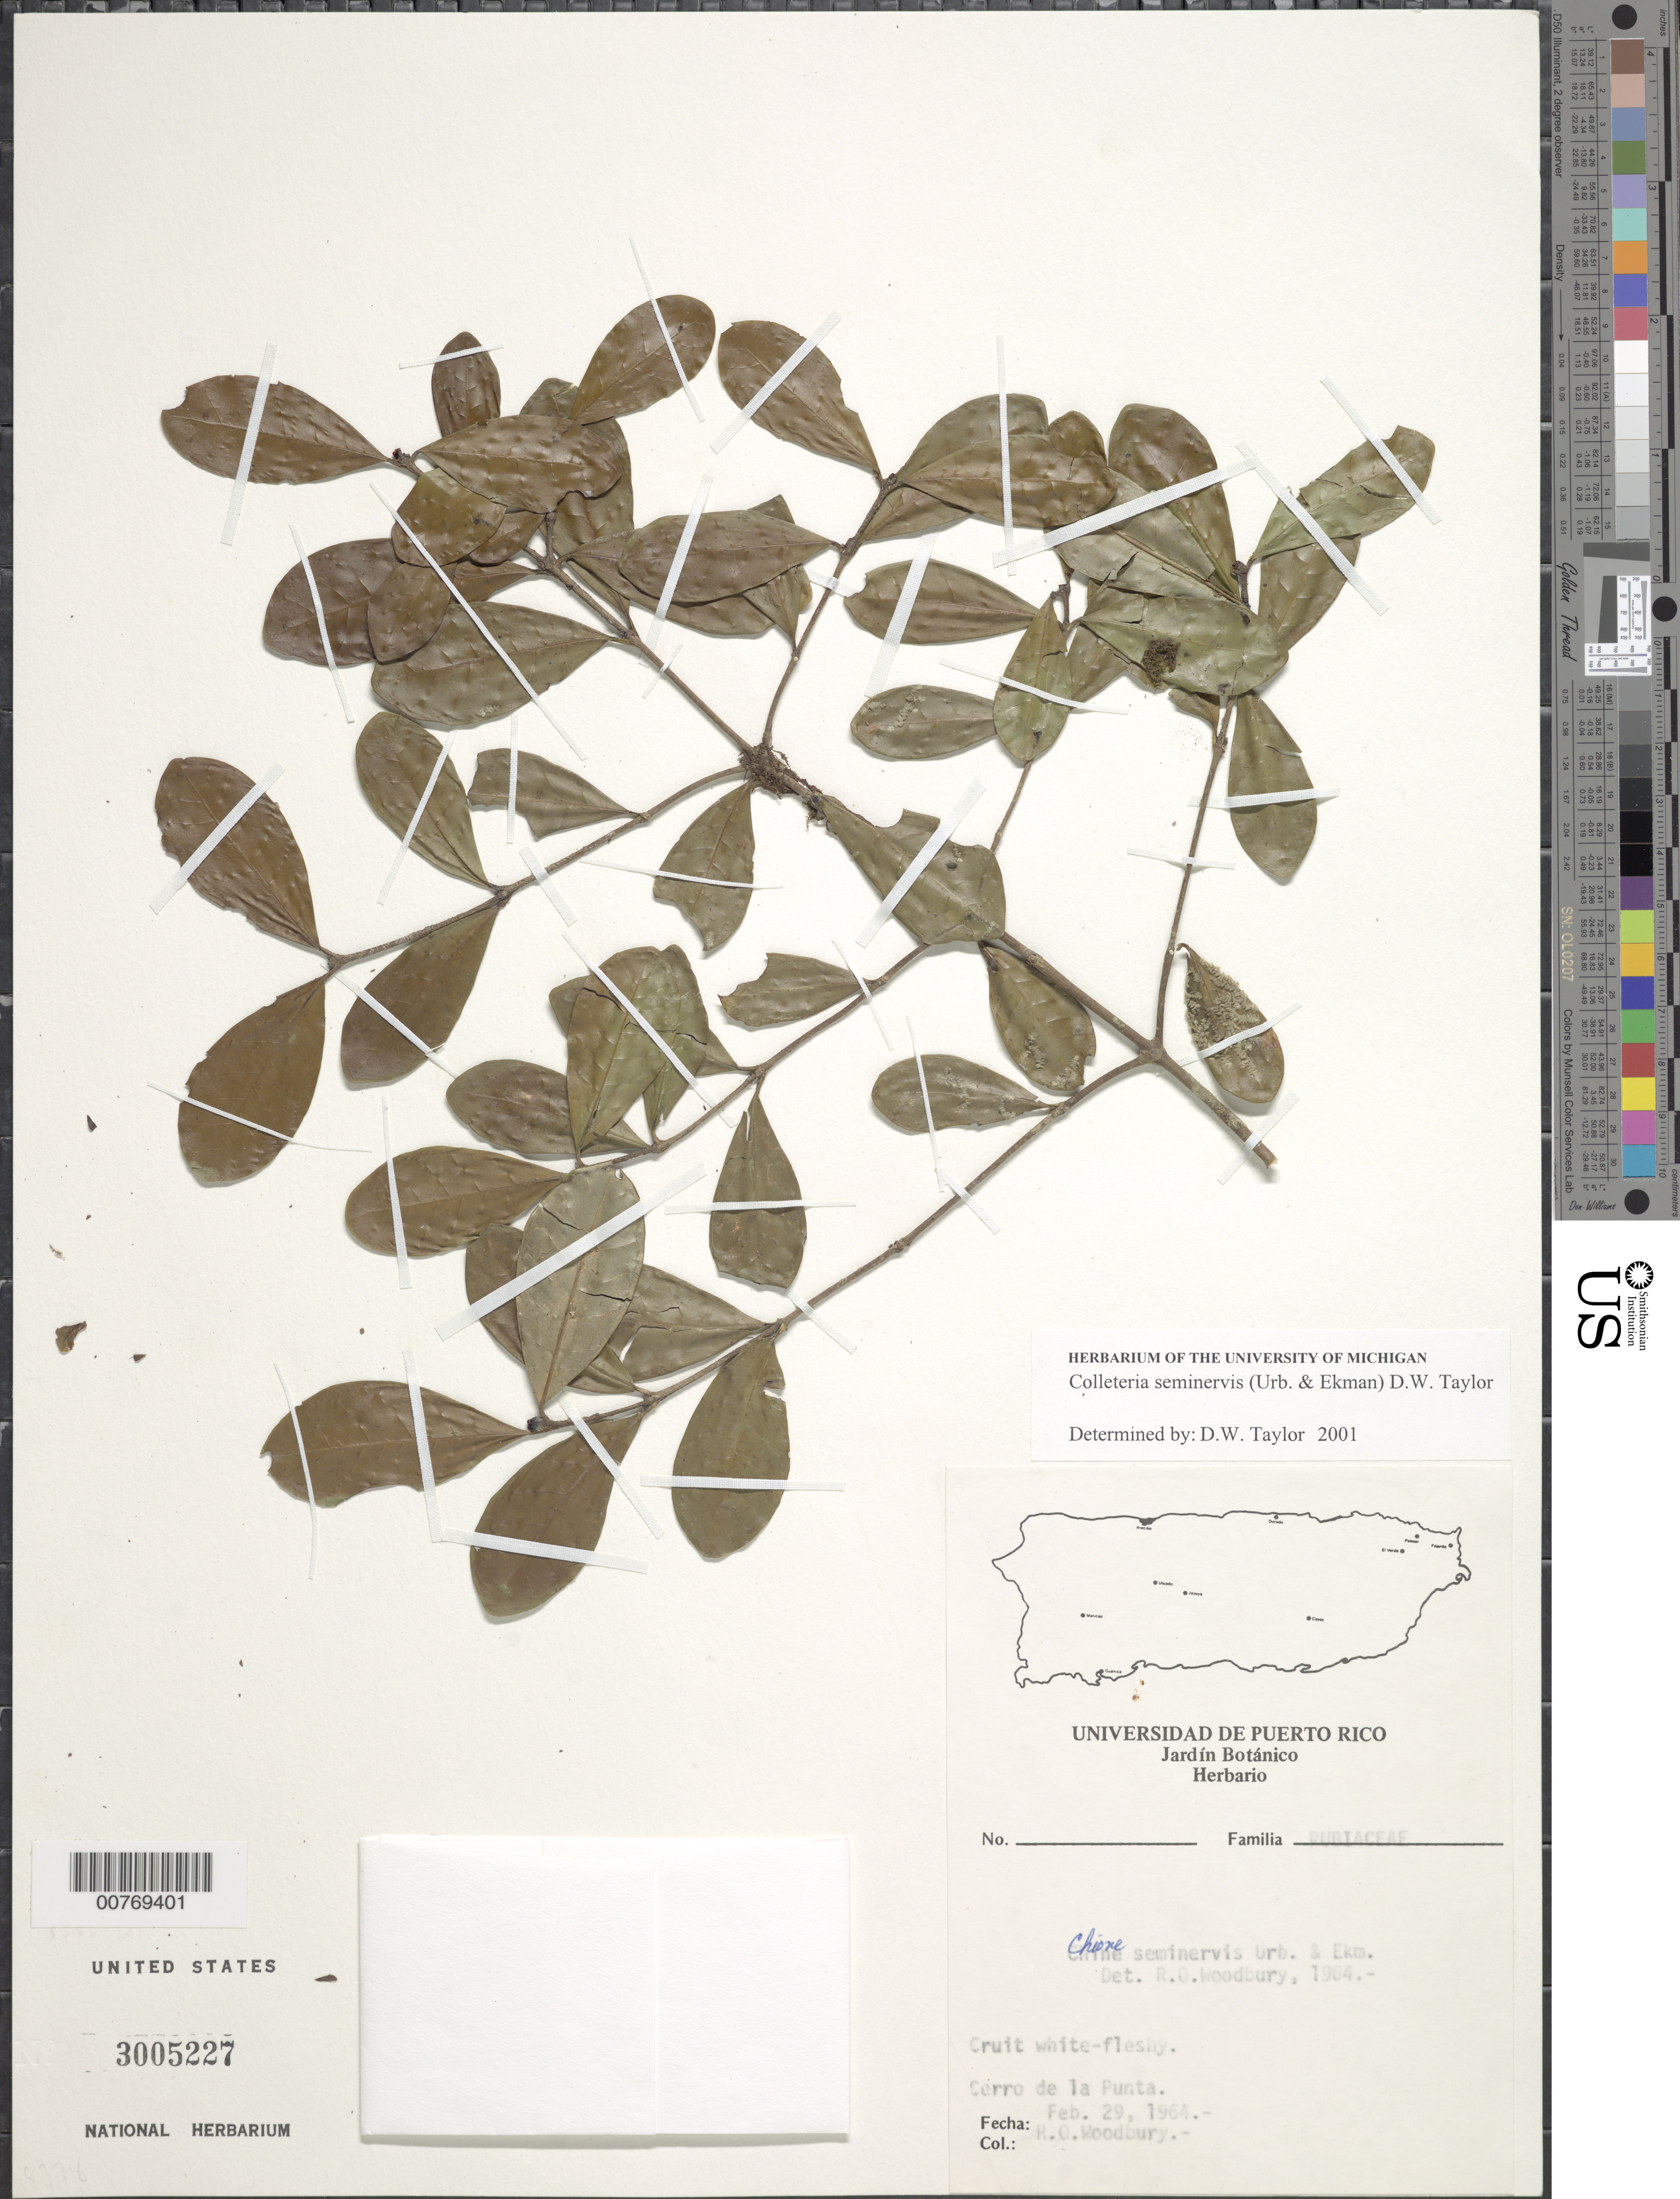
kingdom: Plantae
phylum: Tracheophyta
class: Magnoliopsida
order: Gentianales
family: Rubiaceae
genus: Colleteria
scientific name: Colleteria seminervis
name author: (Urb. & Ekman) D.W. Taylor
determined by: Taylor, D. W., (MICH), University of Michigan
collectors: R. O. Woodbury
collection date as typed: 29 Feb 1964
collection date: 1964-02-29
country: Puerto Rico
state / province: Jayuya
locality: Cerro de la Punta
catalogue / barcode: US 3005227